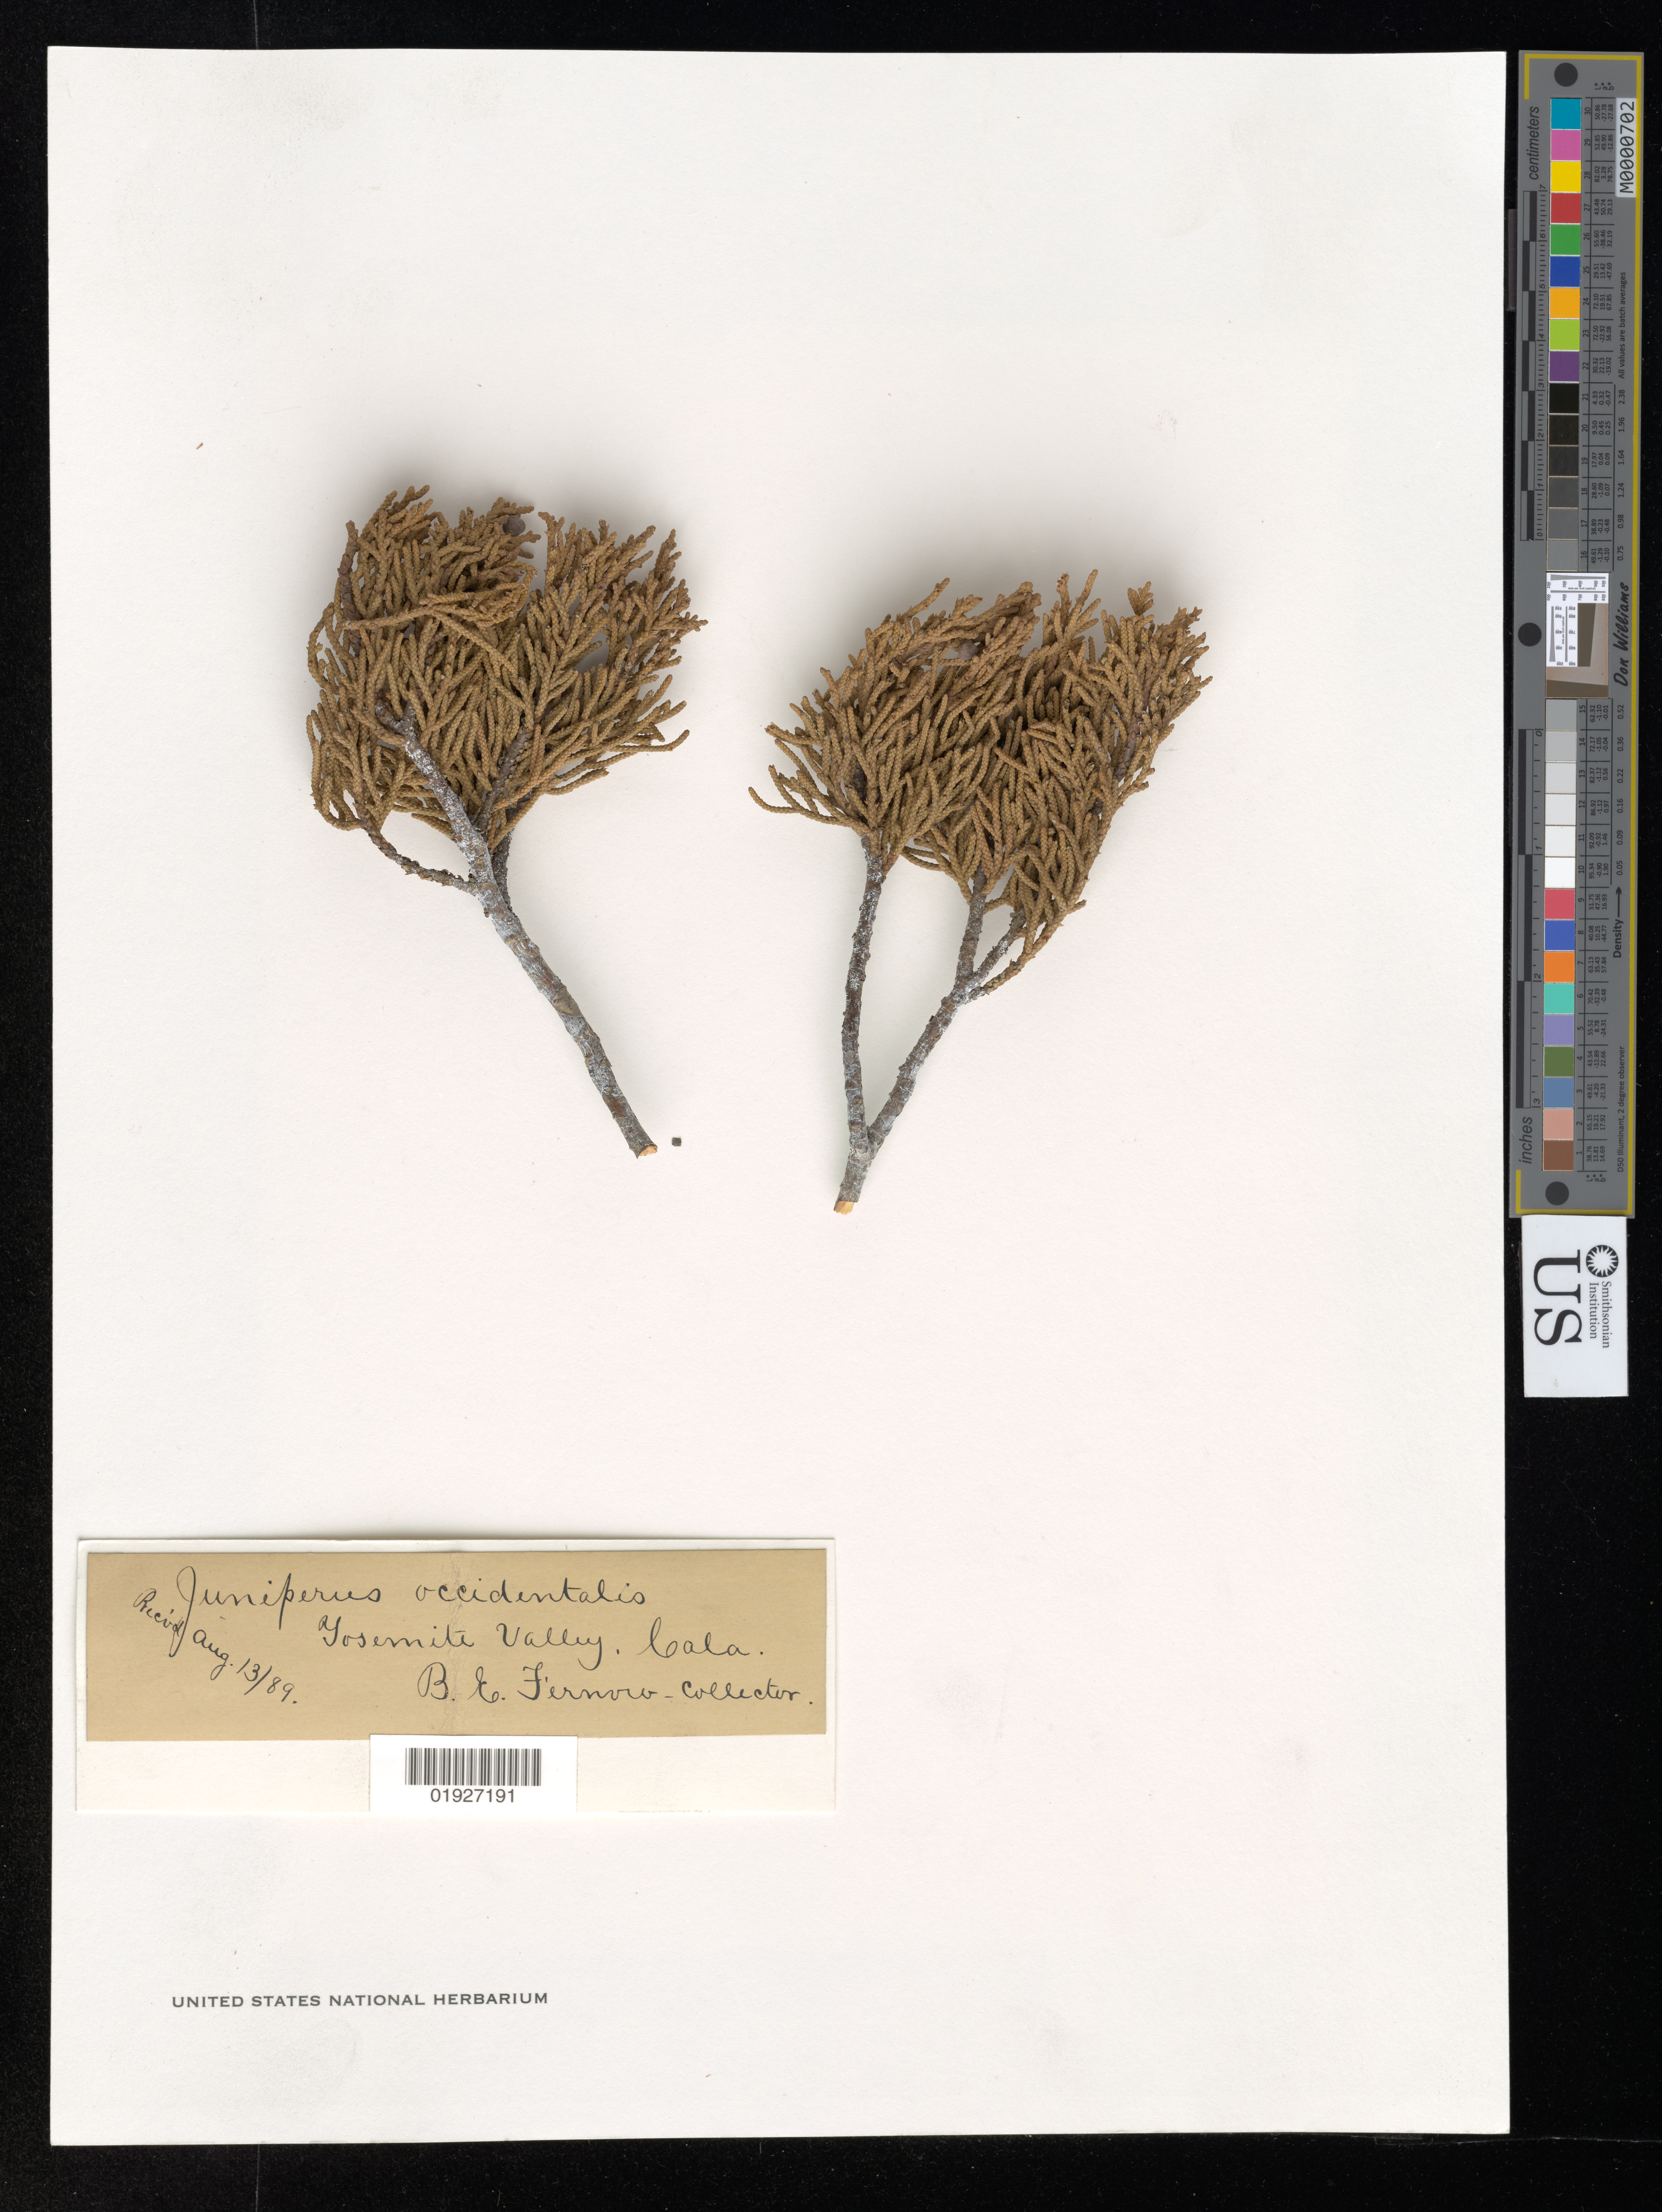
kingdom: Plantae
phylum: Tracheophyta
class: Pinopsida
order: Pinales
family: Cupressaceae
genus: Juniperus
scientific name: Juniperus occidentalis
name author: Hook.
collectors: B. Fernow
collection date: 1889-08-13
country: United States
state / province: California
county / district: Mariposa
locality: Yosemite Valley